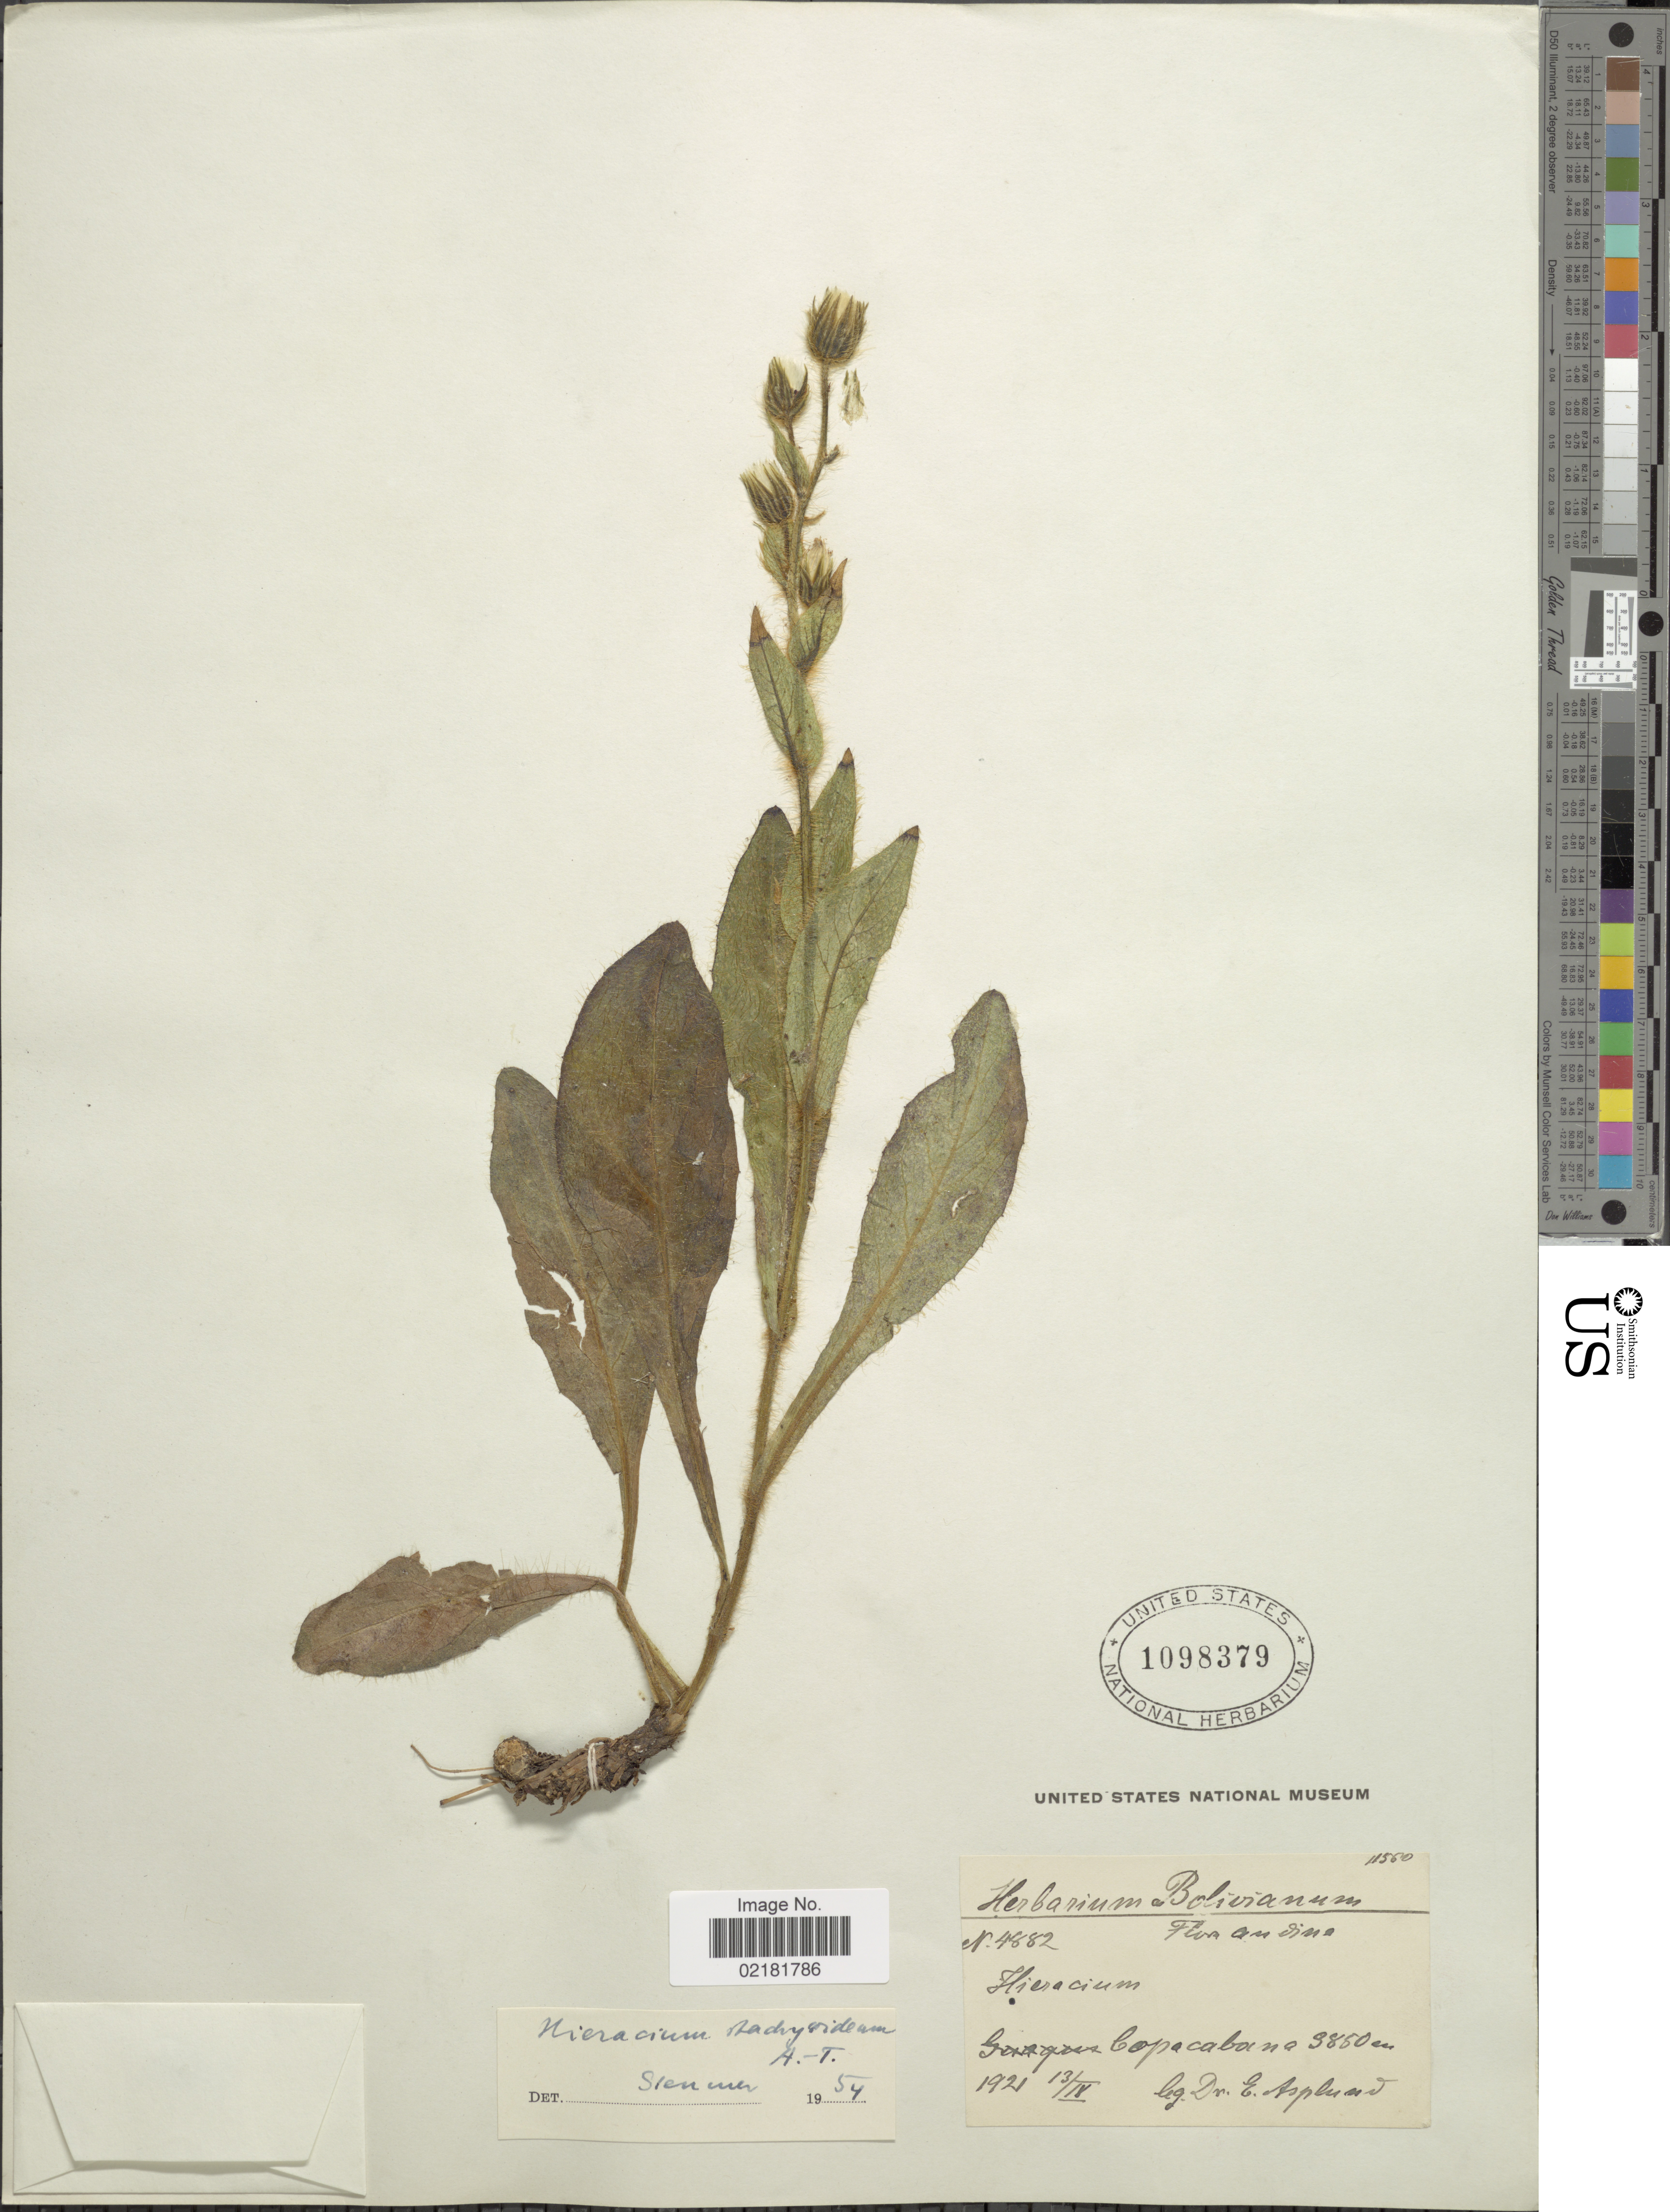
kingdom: Plantae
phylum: Tracheophyta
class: Magnoliopsida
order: Asterales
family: Asteraceae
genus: Hieracium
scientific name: Hieracium stachyoideum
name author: Arvet-Touvet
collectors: E. Asplund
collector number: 4882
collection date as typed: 1921 13/IV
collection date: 1921-04-13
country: Bolivia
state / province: La Paz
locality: Copacabana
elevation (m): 3850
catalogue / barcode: US 1098379